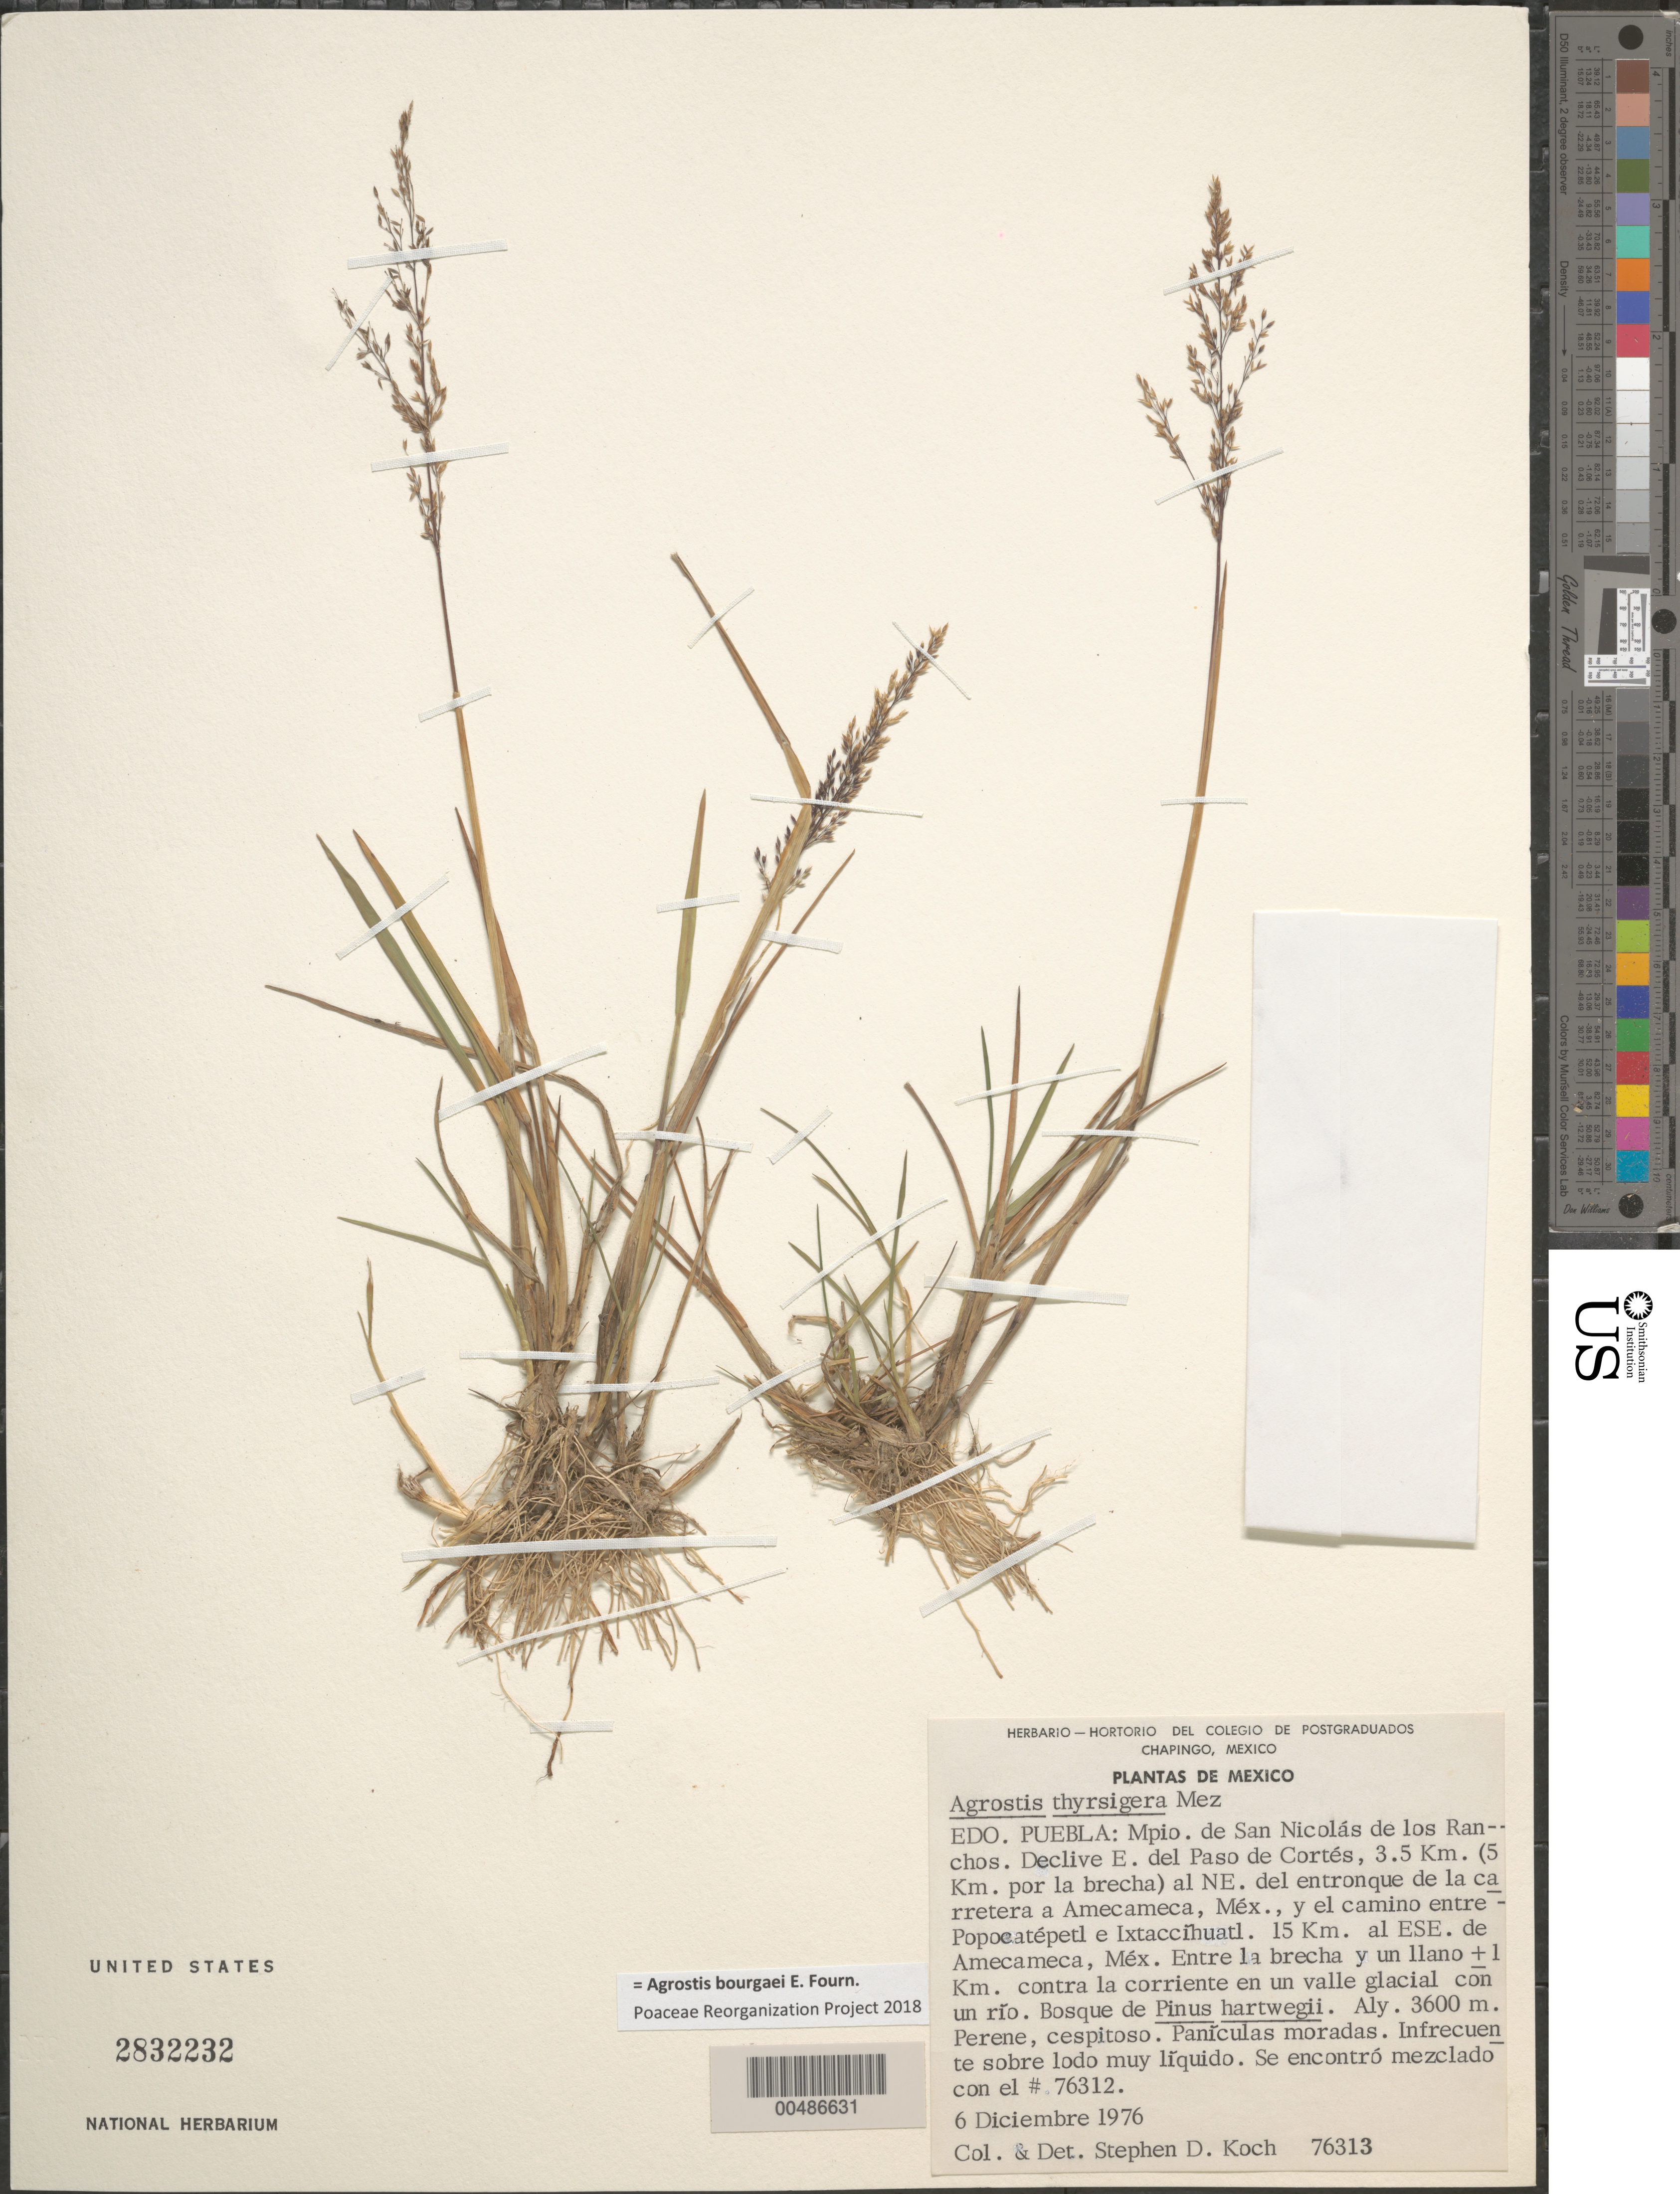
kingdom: Plantae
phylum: Tracheophyta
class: Liliopsida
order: Poales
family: Poaceae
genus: Agrostis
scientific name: Agrostis bourgaei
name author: E. Fourn.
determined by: Poaceae Reorganization Project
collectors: S. D. Koch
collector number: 76313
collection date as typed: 6 Dec 1976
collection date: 1976-12-06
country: Mexico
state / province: Puebla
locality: Mpio. de San Nicolás de los Ranchos. Declive E del Paso de Cortés, 3.5 km (5 km por la brecha) al NE del entroque de la carre...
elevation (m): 3600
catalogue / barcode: US 2832232